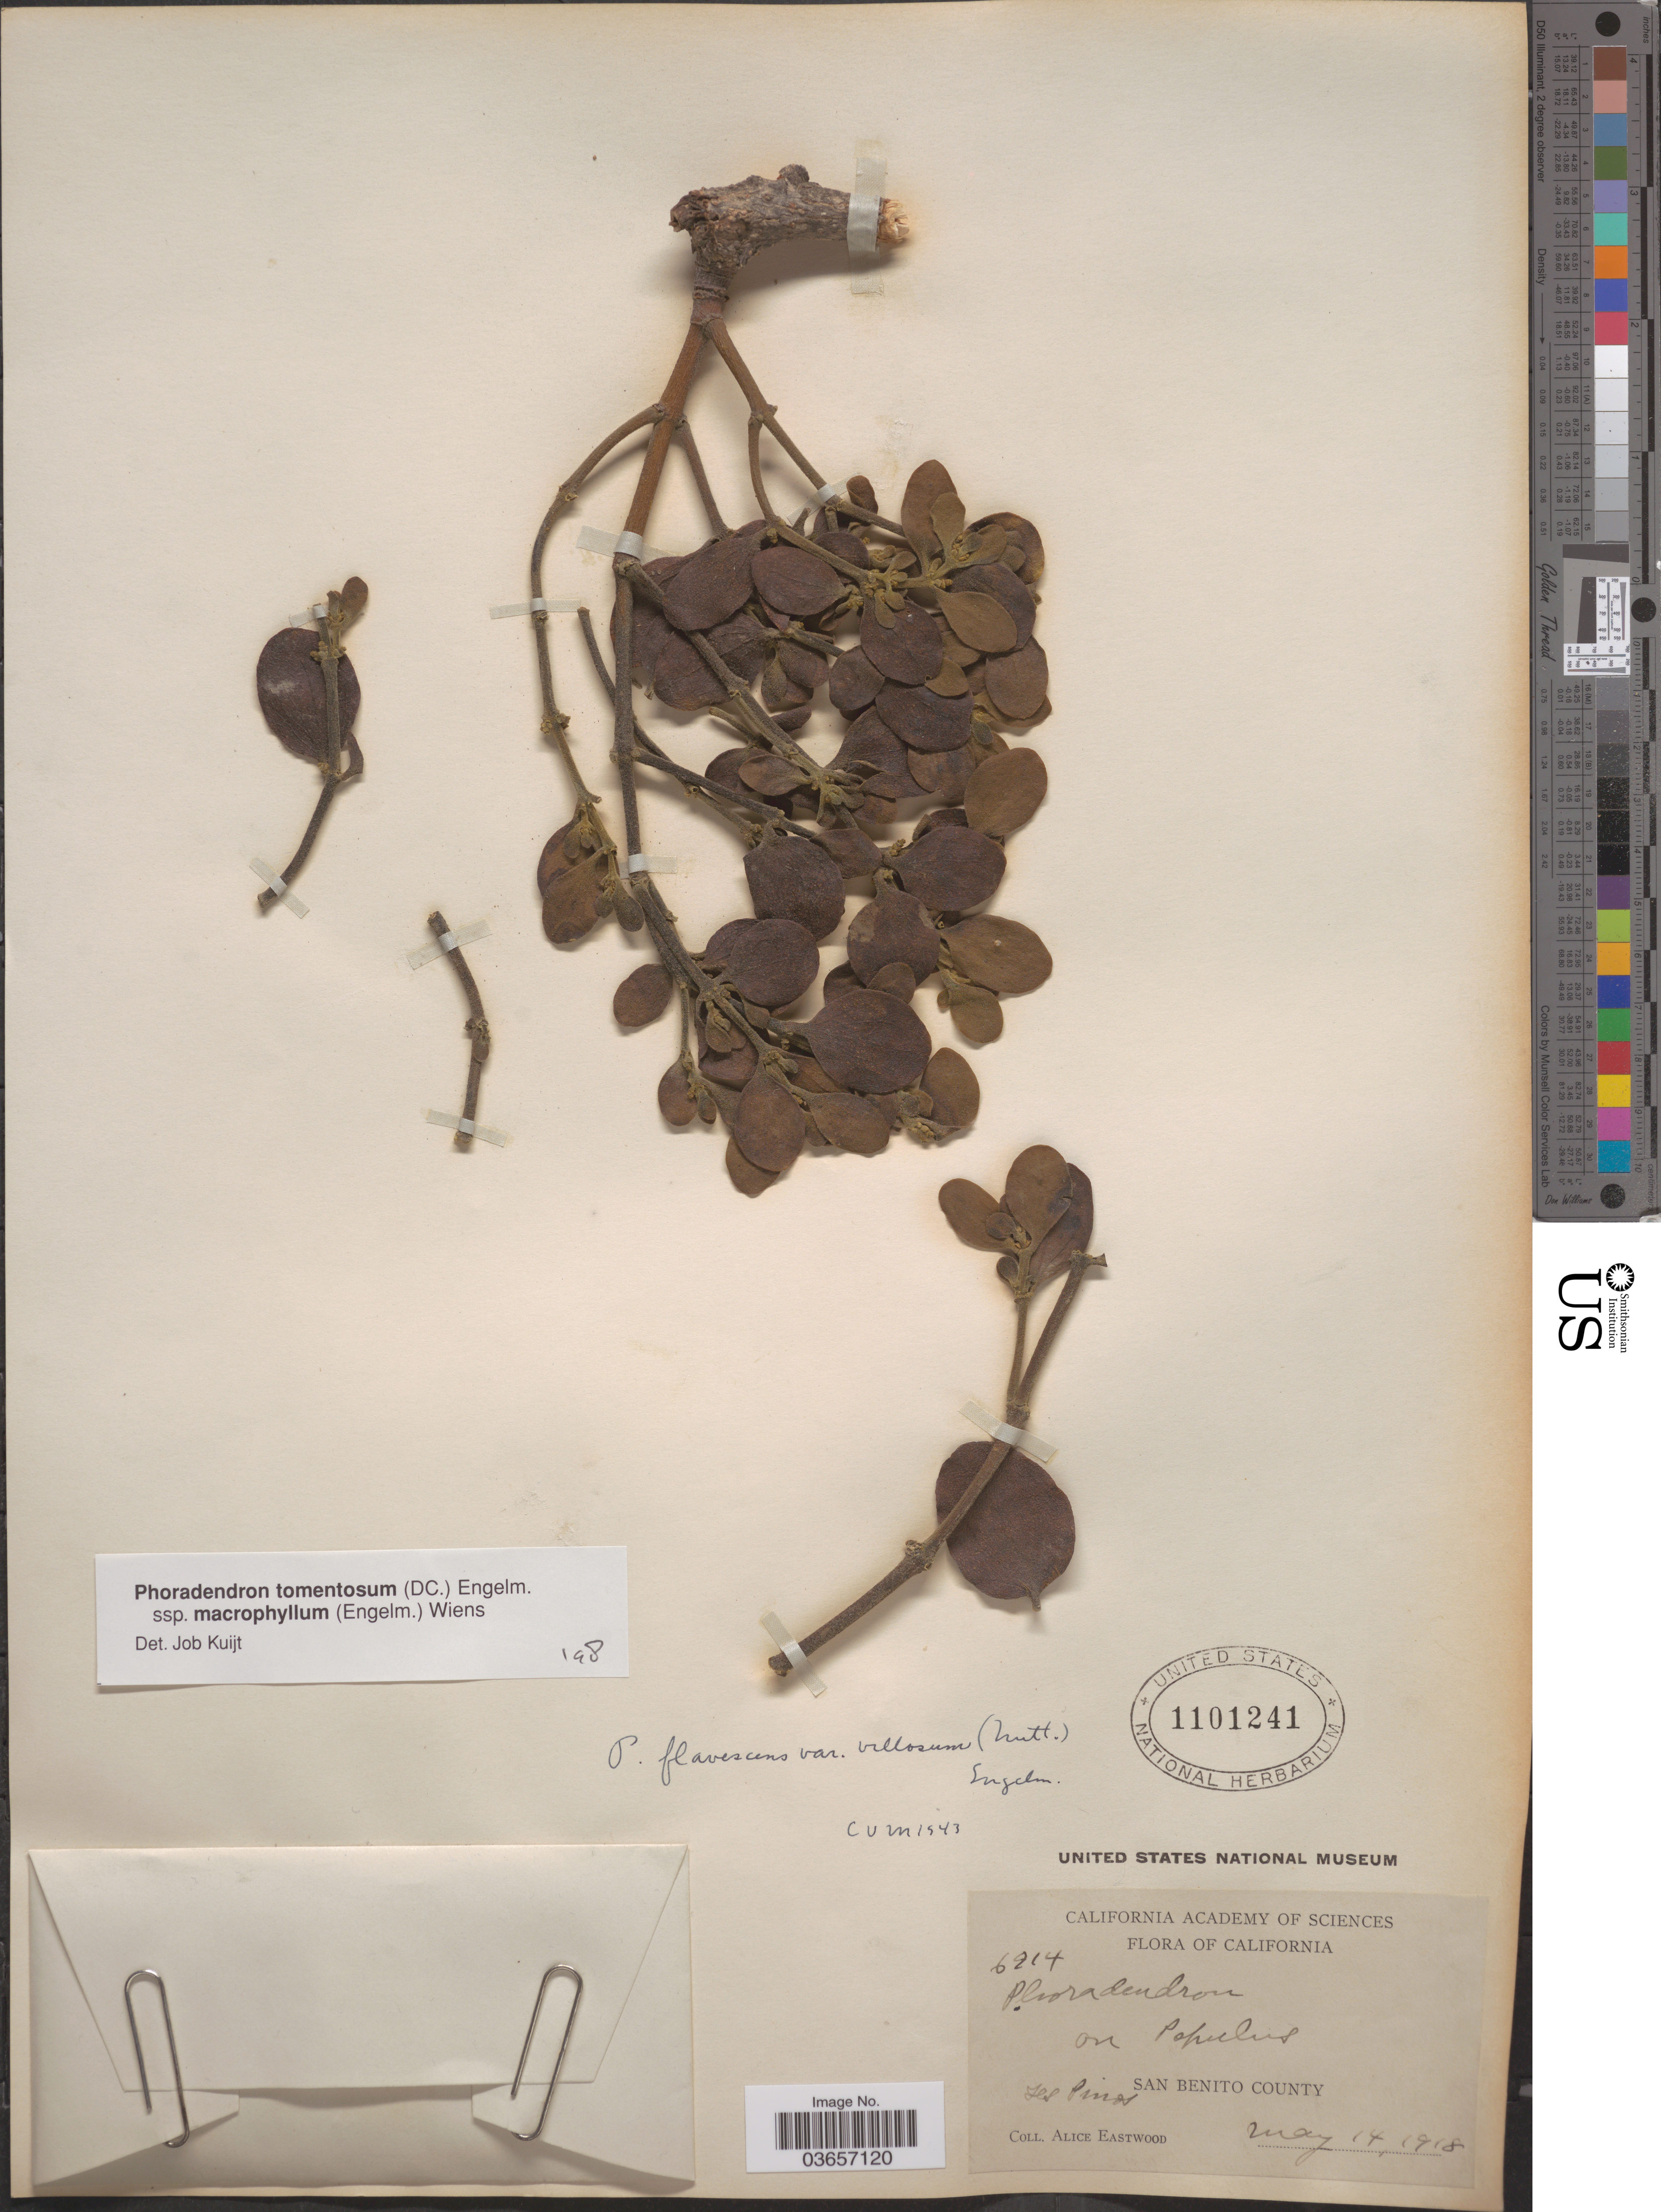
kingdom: Plantae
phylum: Tracheophyta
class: Magnoliopsida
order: Santalales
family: Viscaceae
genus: Phoradendron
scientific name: Phoradendron tomentosum subsp. macrophyllum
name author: DC.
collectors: A. Eastwood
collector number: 6914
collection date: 1918-05-14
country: United States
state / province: California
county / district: San Benito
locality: San Benito County.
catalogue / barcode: US 1101241